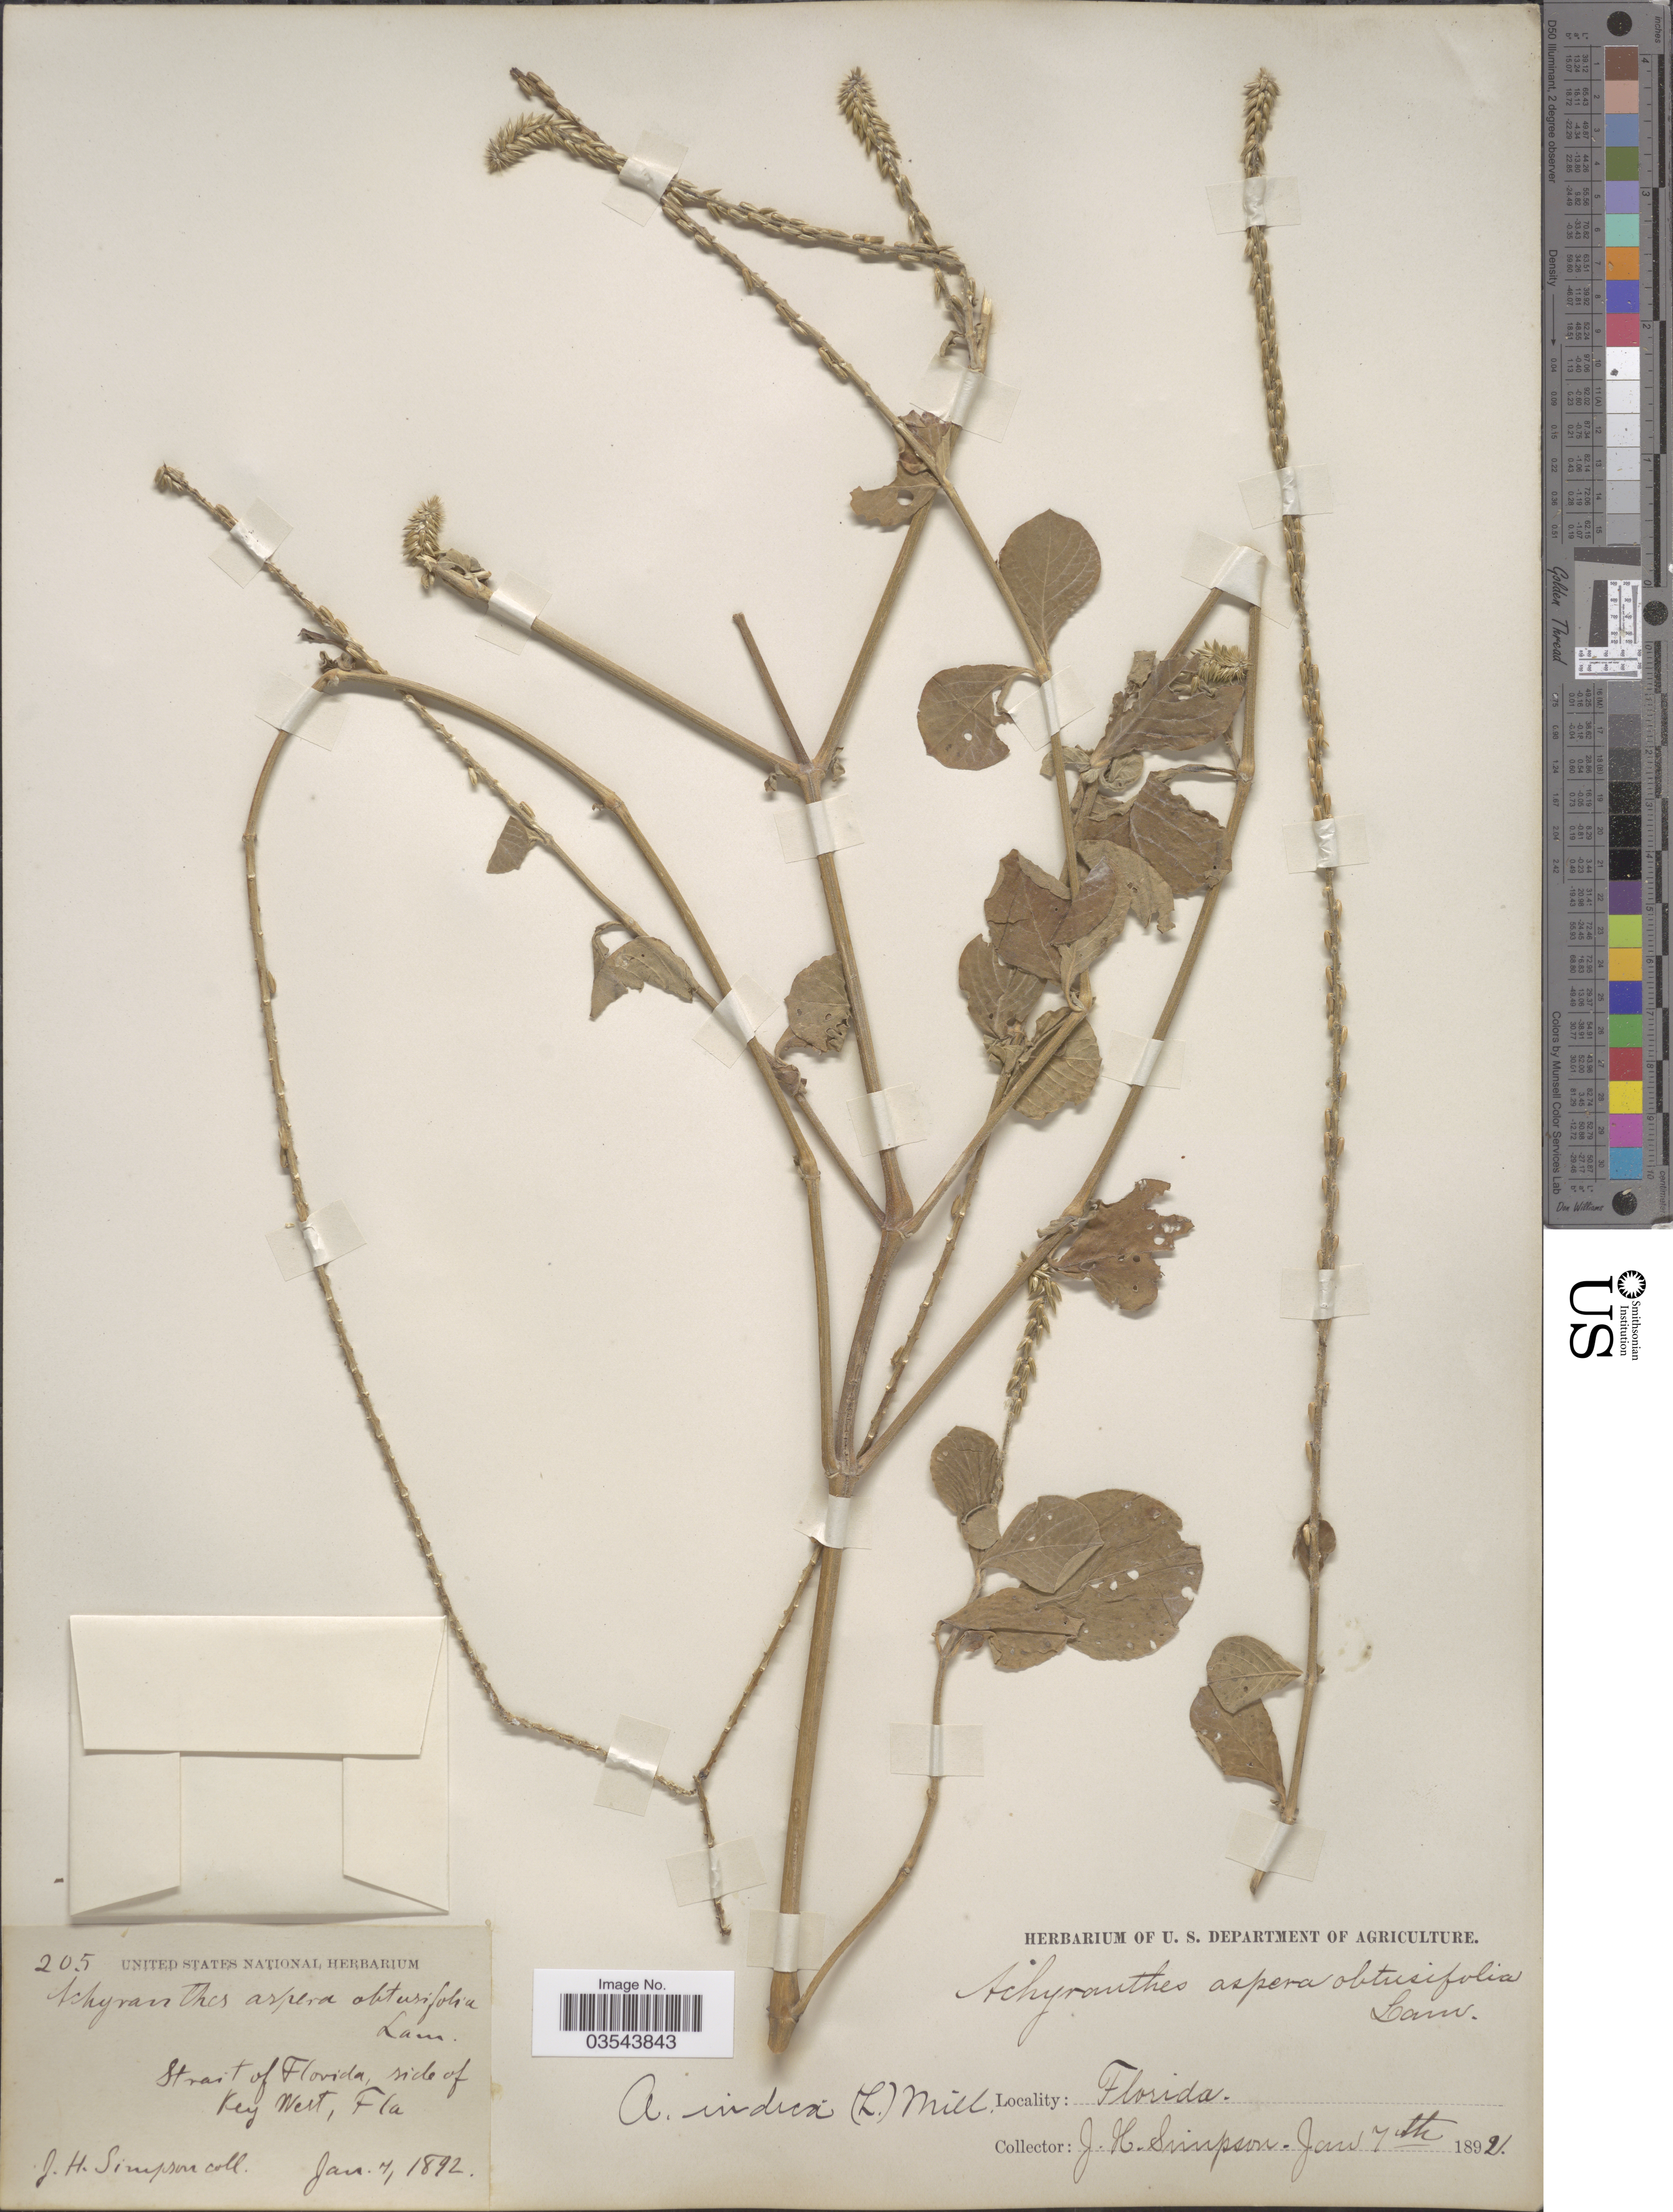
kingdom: Plantae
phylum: Tracheophyta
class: Magnoliopsida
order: Caryophyllales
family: Amaranthaceae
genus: Achyranthes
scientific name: Achyranthes indica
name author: (L.) Mill.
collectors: J. H. Simpson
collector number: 205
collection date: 1892-01-07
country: United States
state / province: Florida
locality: Strait of Florida, side of Key West.